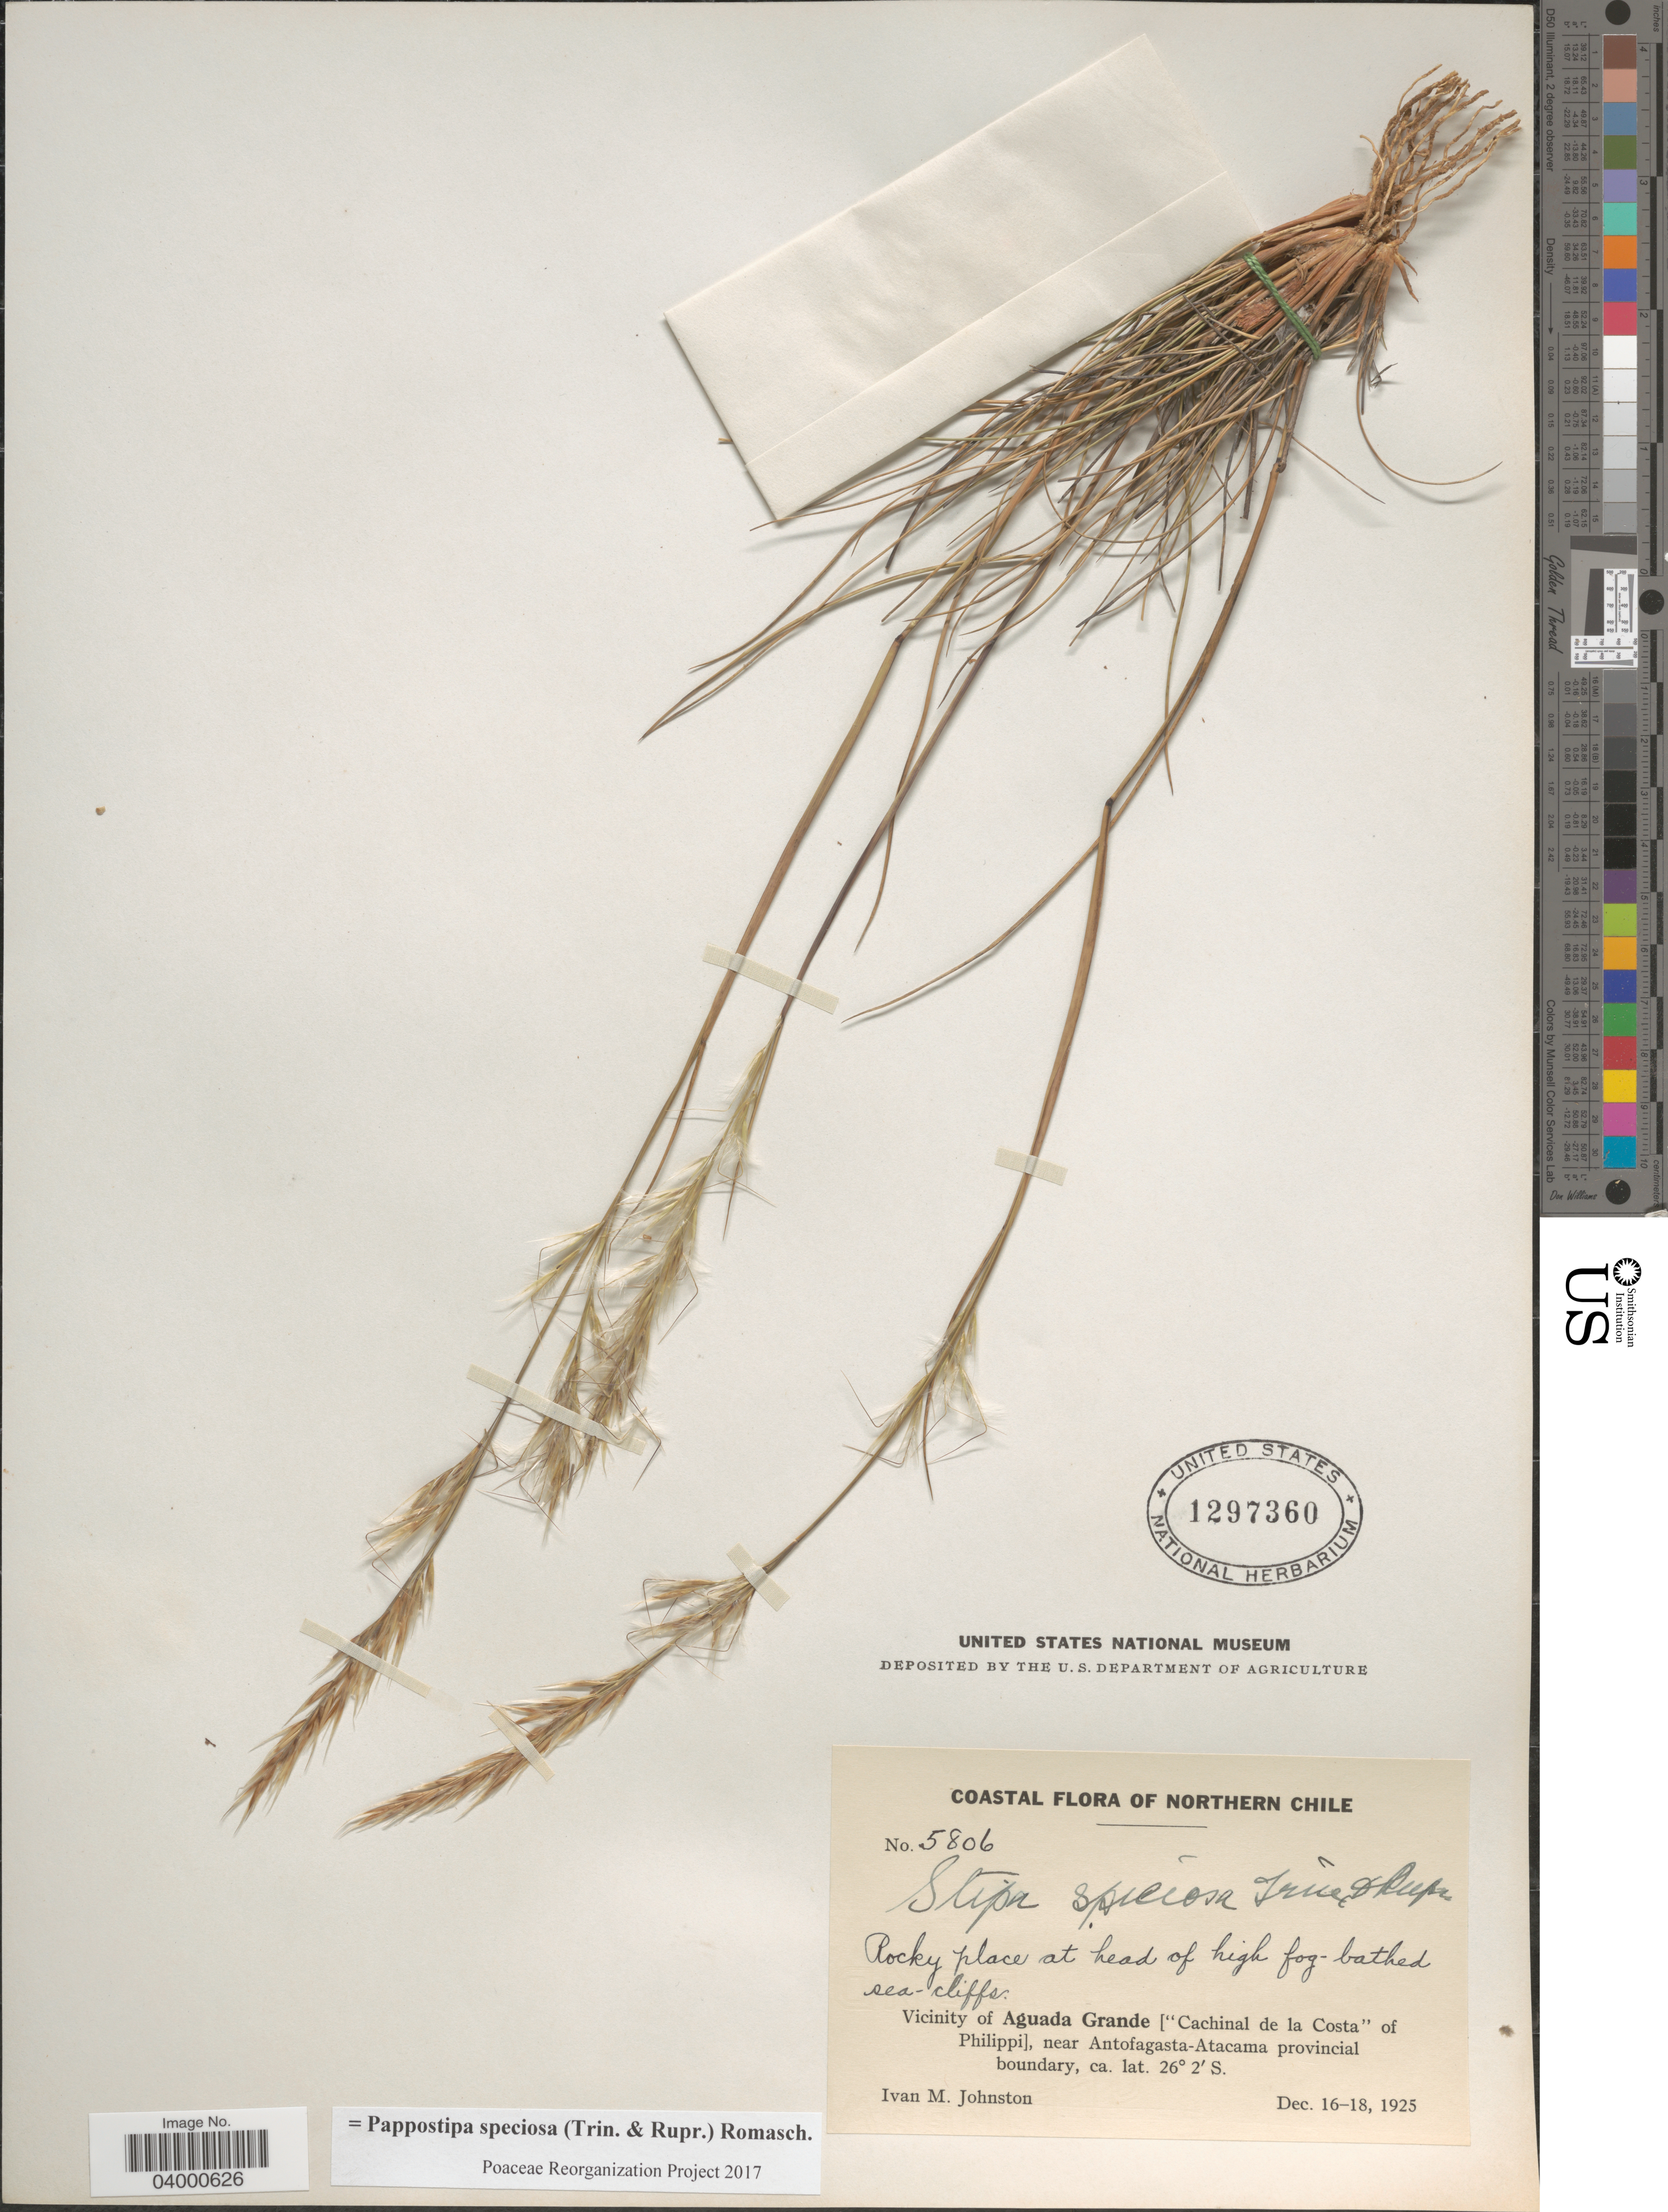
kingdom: Plantae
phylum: Tracheophyta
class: Liliopsida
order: Poales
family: Poaceae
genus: Pappostipa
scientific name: Pappostipa speciosa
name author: (Trin. & Rupr.) Romasch.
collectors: I.M. Johnston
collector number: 5806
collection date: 1925-12-16/1925-12-18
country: Chile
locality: Coastal of Northern Chile. Vicinity of Aguada Grande ["Cachinal de la Costa" of Philippi], near Antofagast-Atacama provincial boundary.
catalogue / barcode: US 1297360